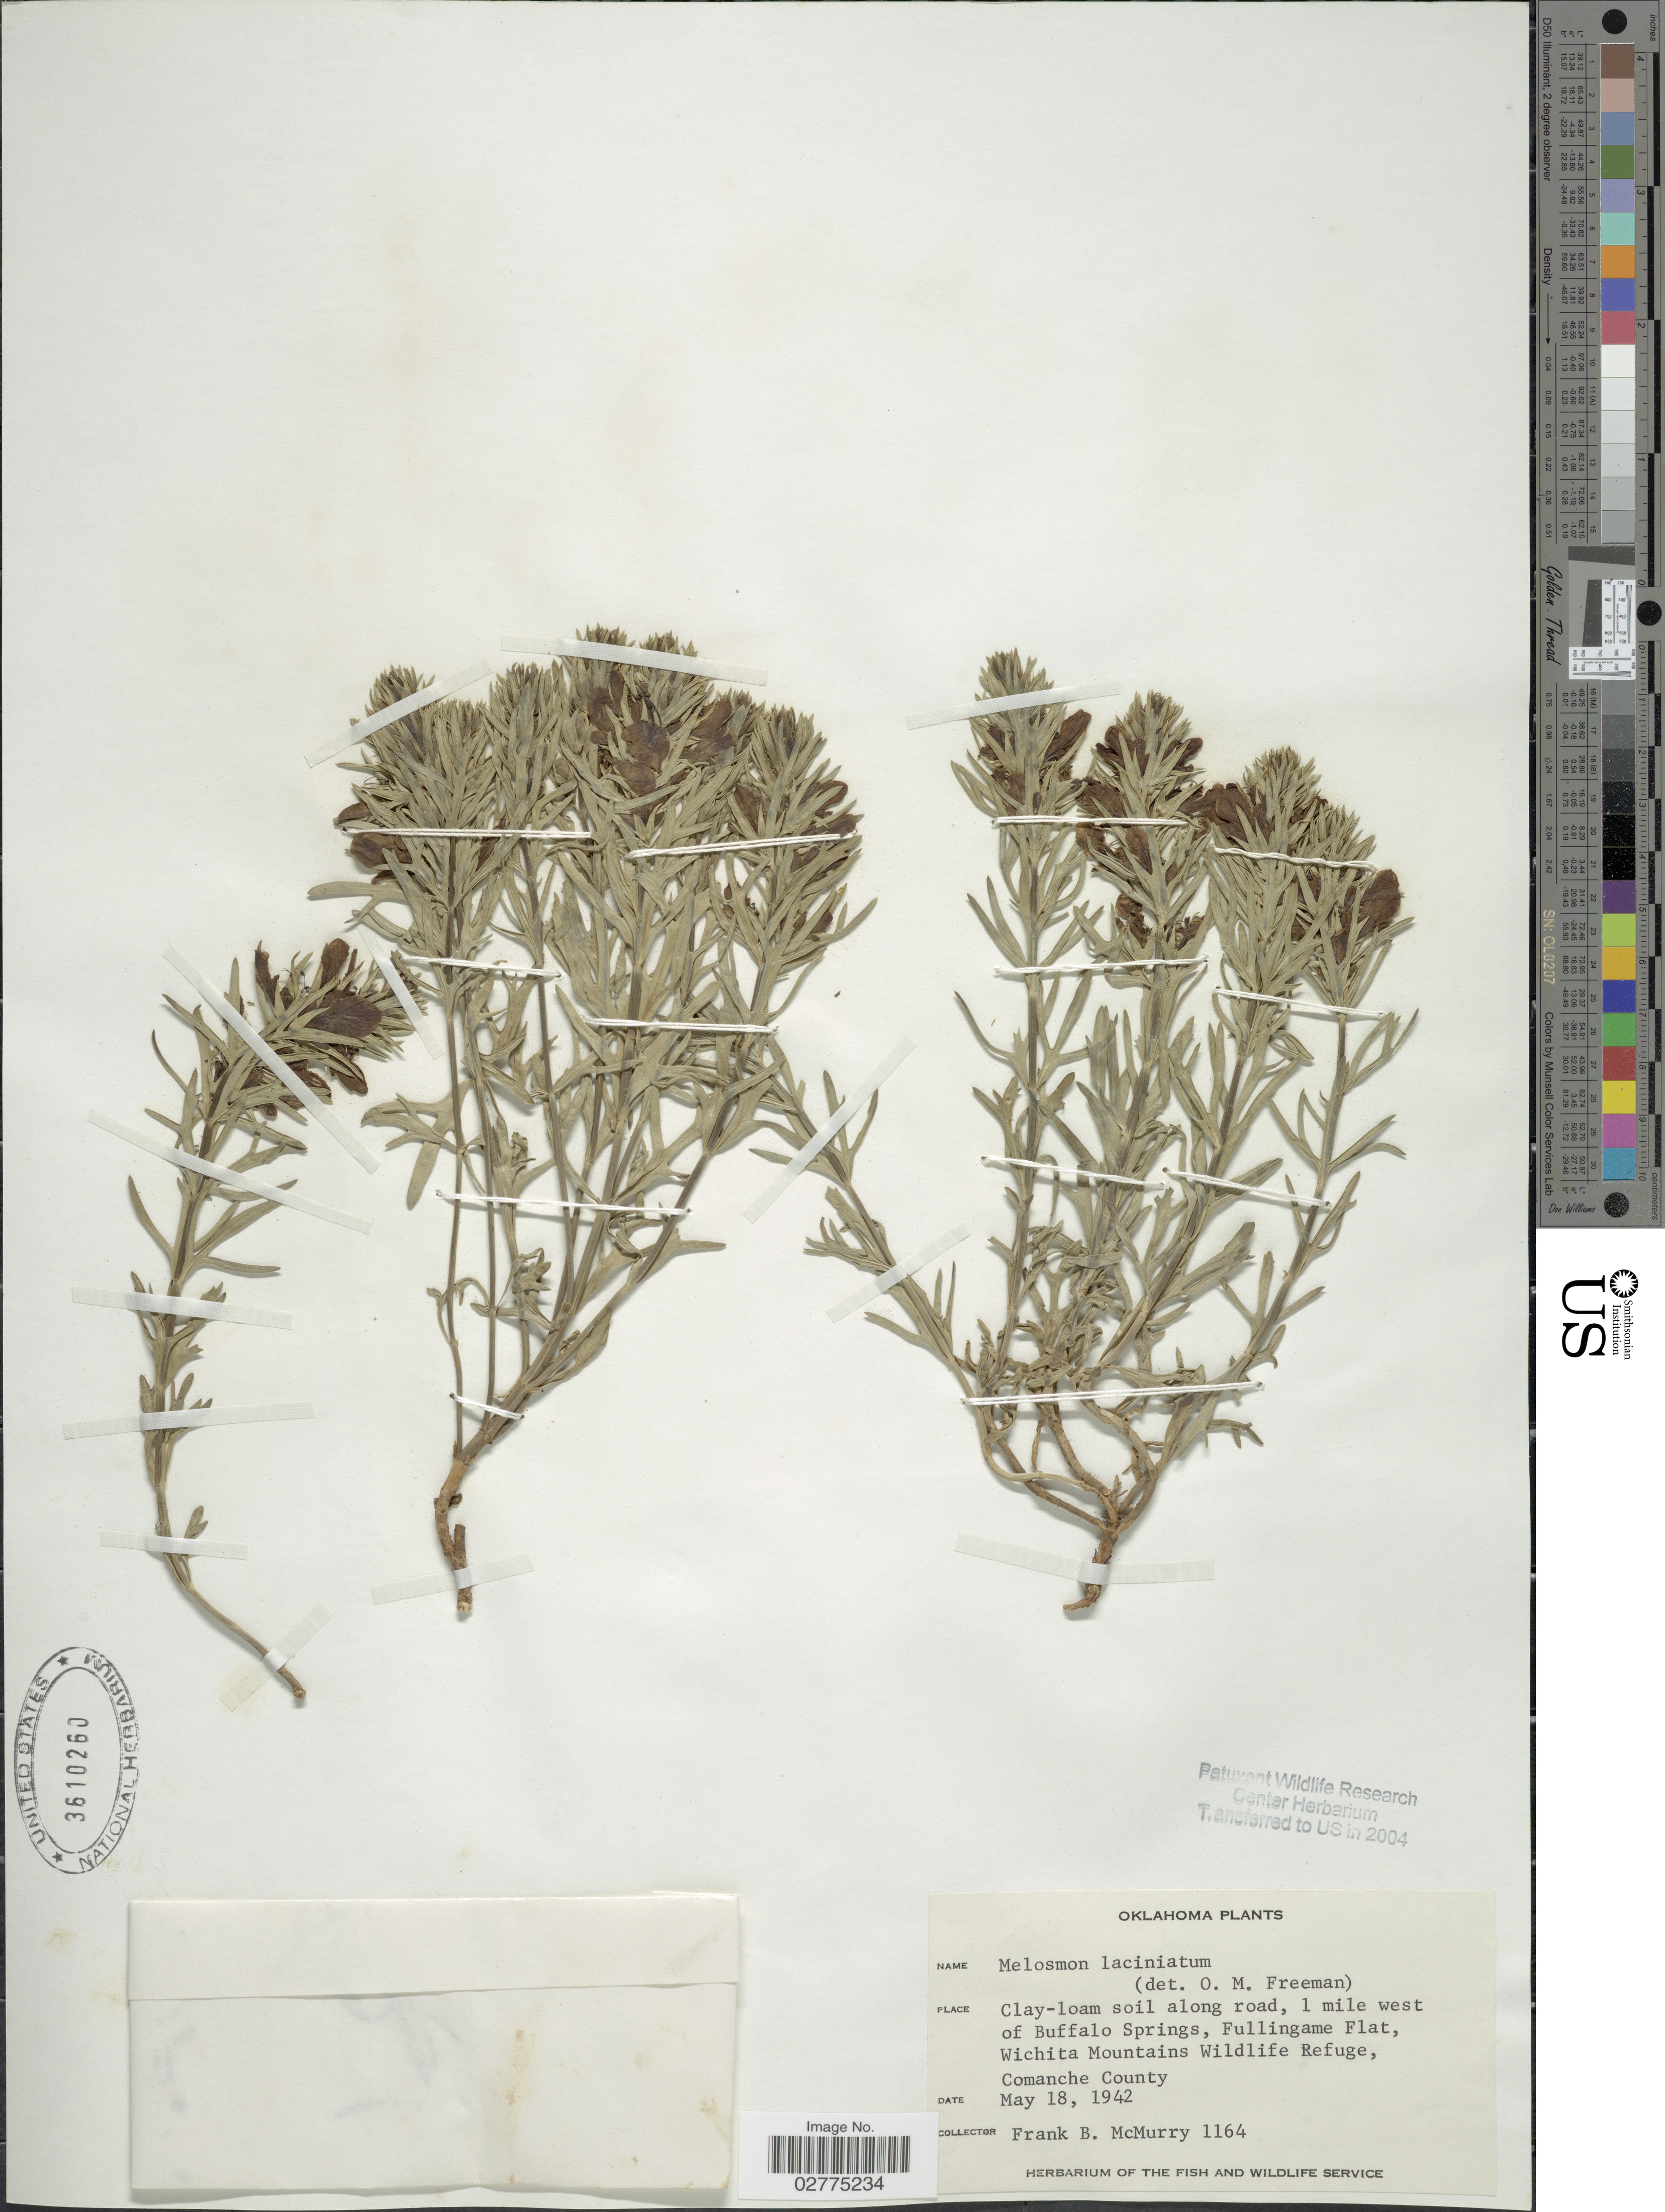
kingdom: Plantae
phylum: Tracheophyta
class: Magnoliopsida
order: Lamiales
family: Lamiaceae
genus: Teucrium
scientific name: Teucrium laciniatum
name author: Torr.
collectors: F. B. McMurry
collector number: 1164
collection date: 1942-05-18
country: United States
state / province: Oklahoma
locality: Clay-loam soil along road, 1 mile west of Buffalo Springs, Fullingame Flat, Wichita Mountains Wilfdlife Refuge, Comanche County.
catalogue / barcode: US 3610260